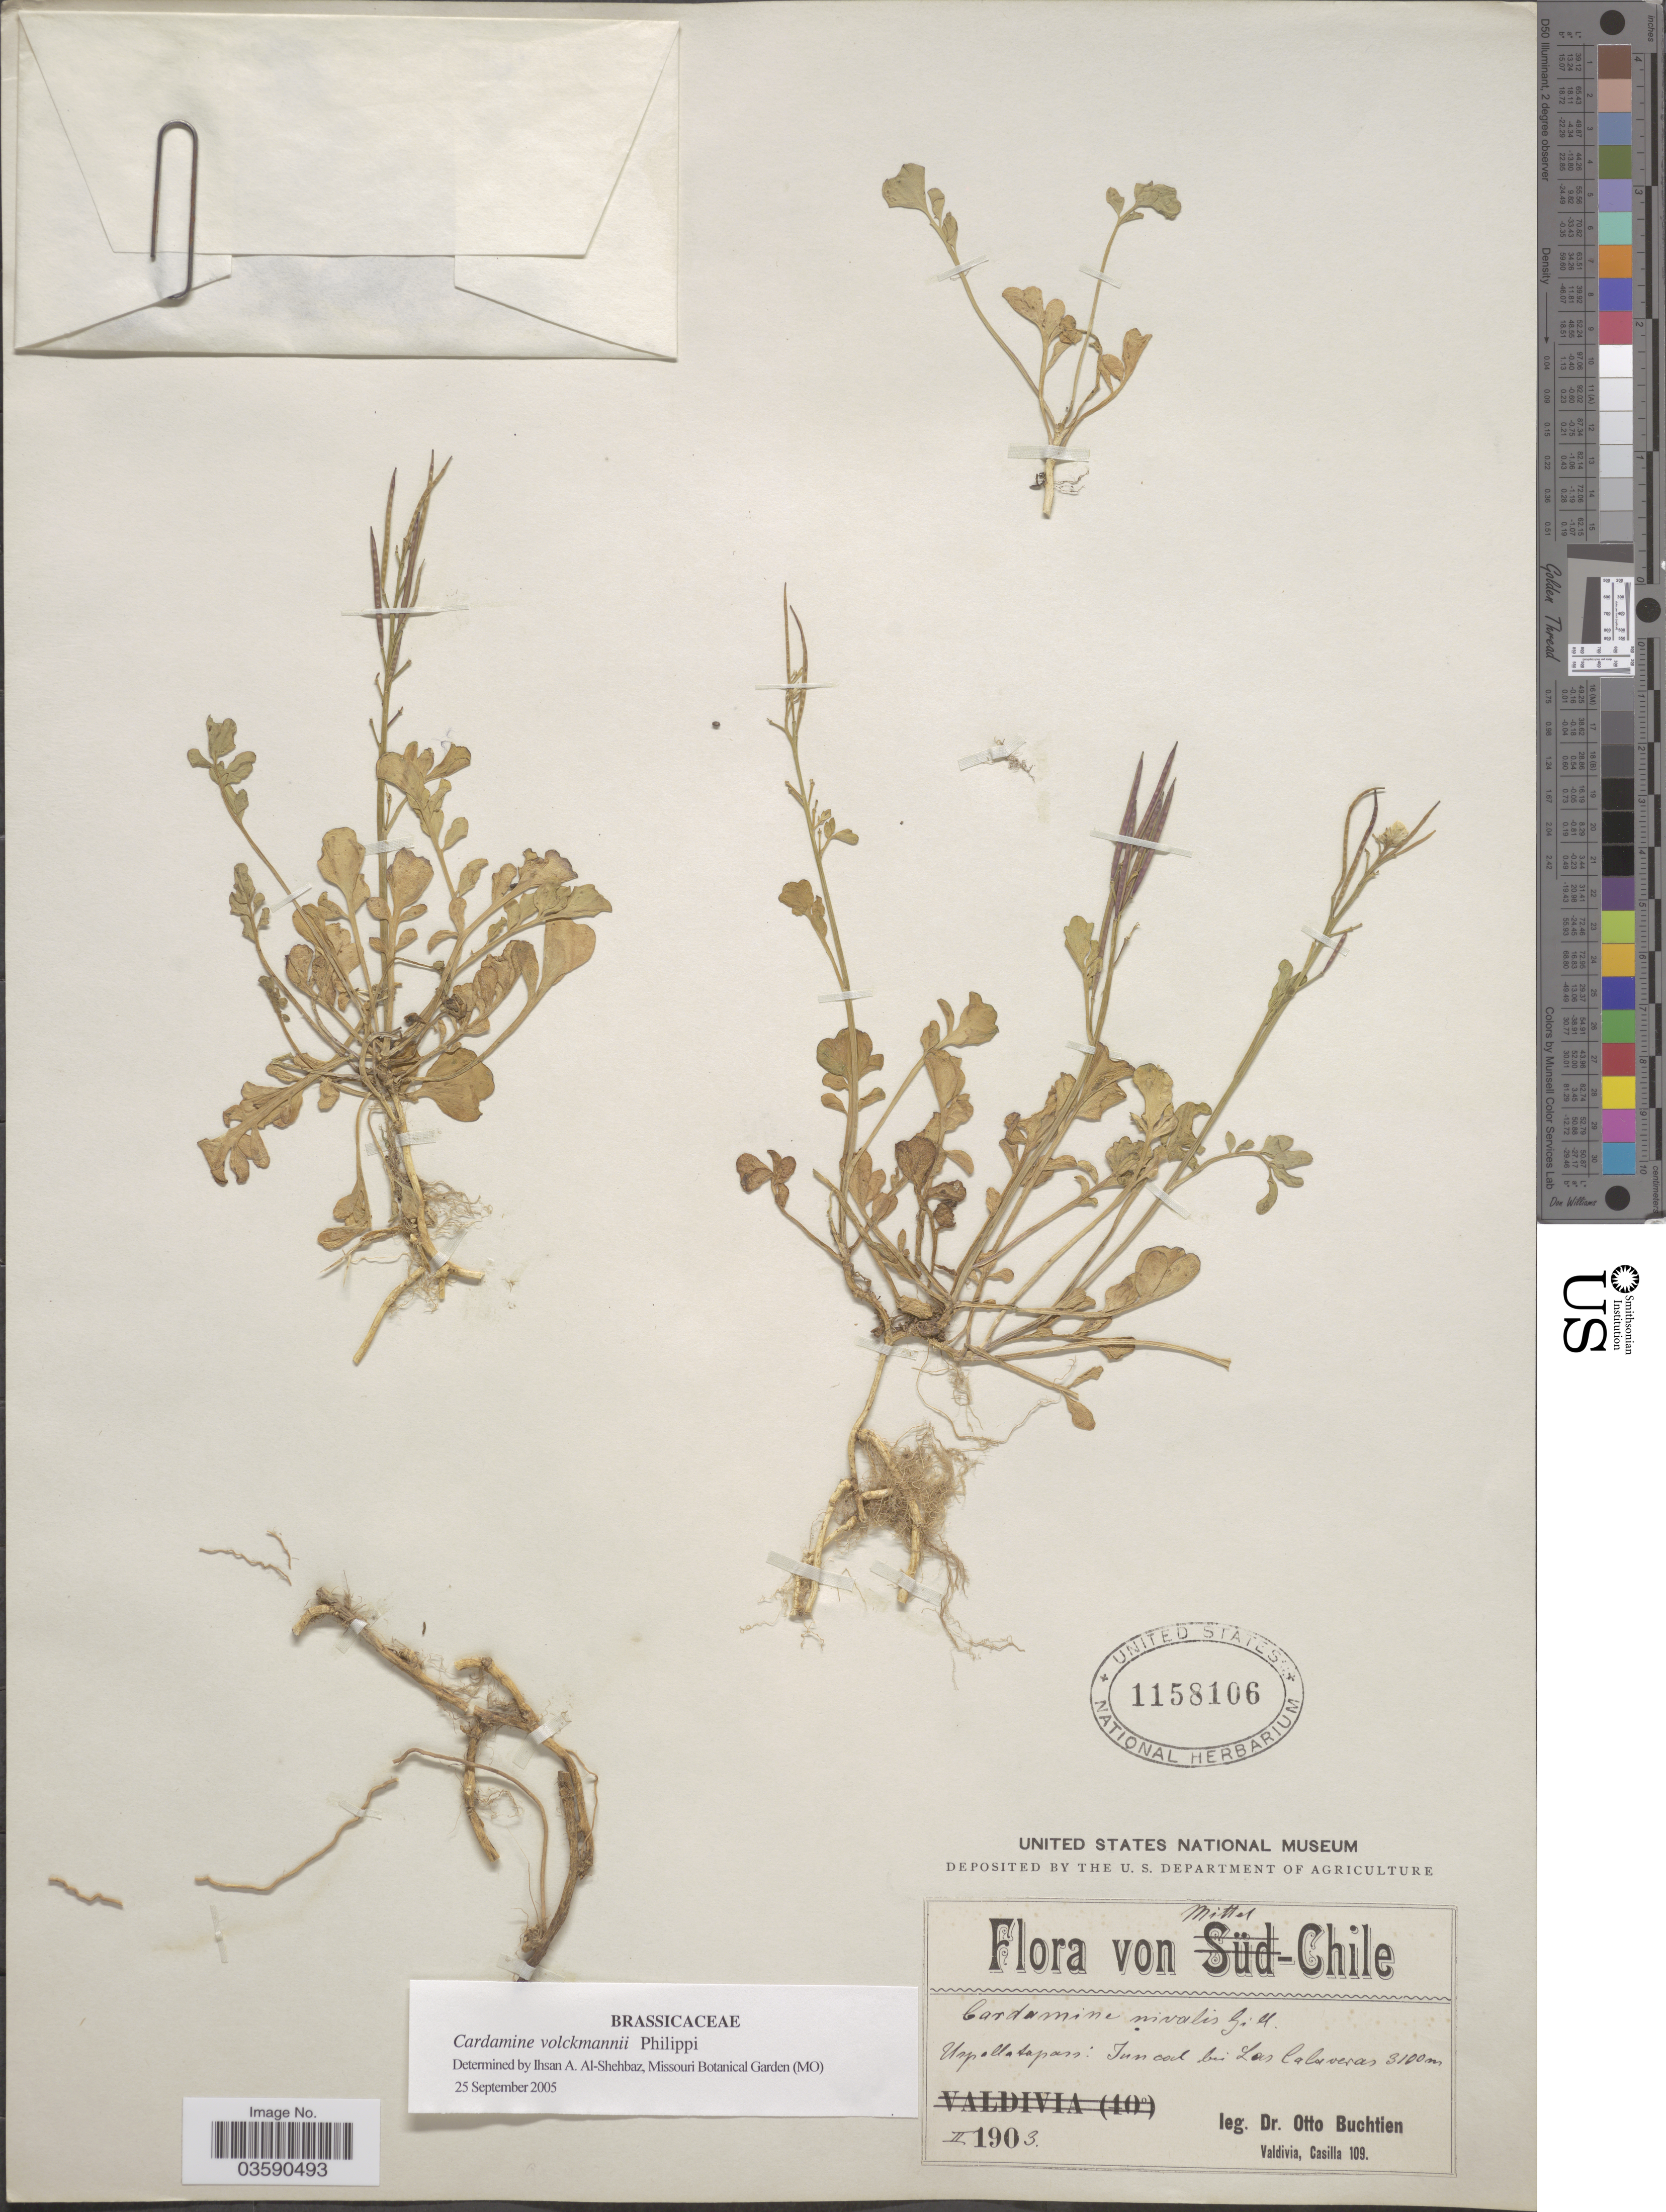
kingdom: Plantae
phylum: Tracheophyta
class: Magnoliopsida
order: Brassicales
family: Brassicaceae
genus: Cardamine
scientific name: Cardamine volckmannii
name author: Phil.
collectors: O. Buchtien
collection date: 1903-02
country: Chile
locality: Mittel-Chile. Uspallatapass: Juncal bei Las Calaveras.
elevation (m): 3100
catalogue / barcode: US 1158106